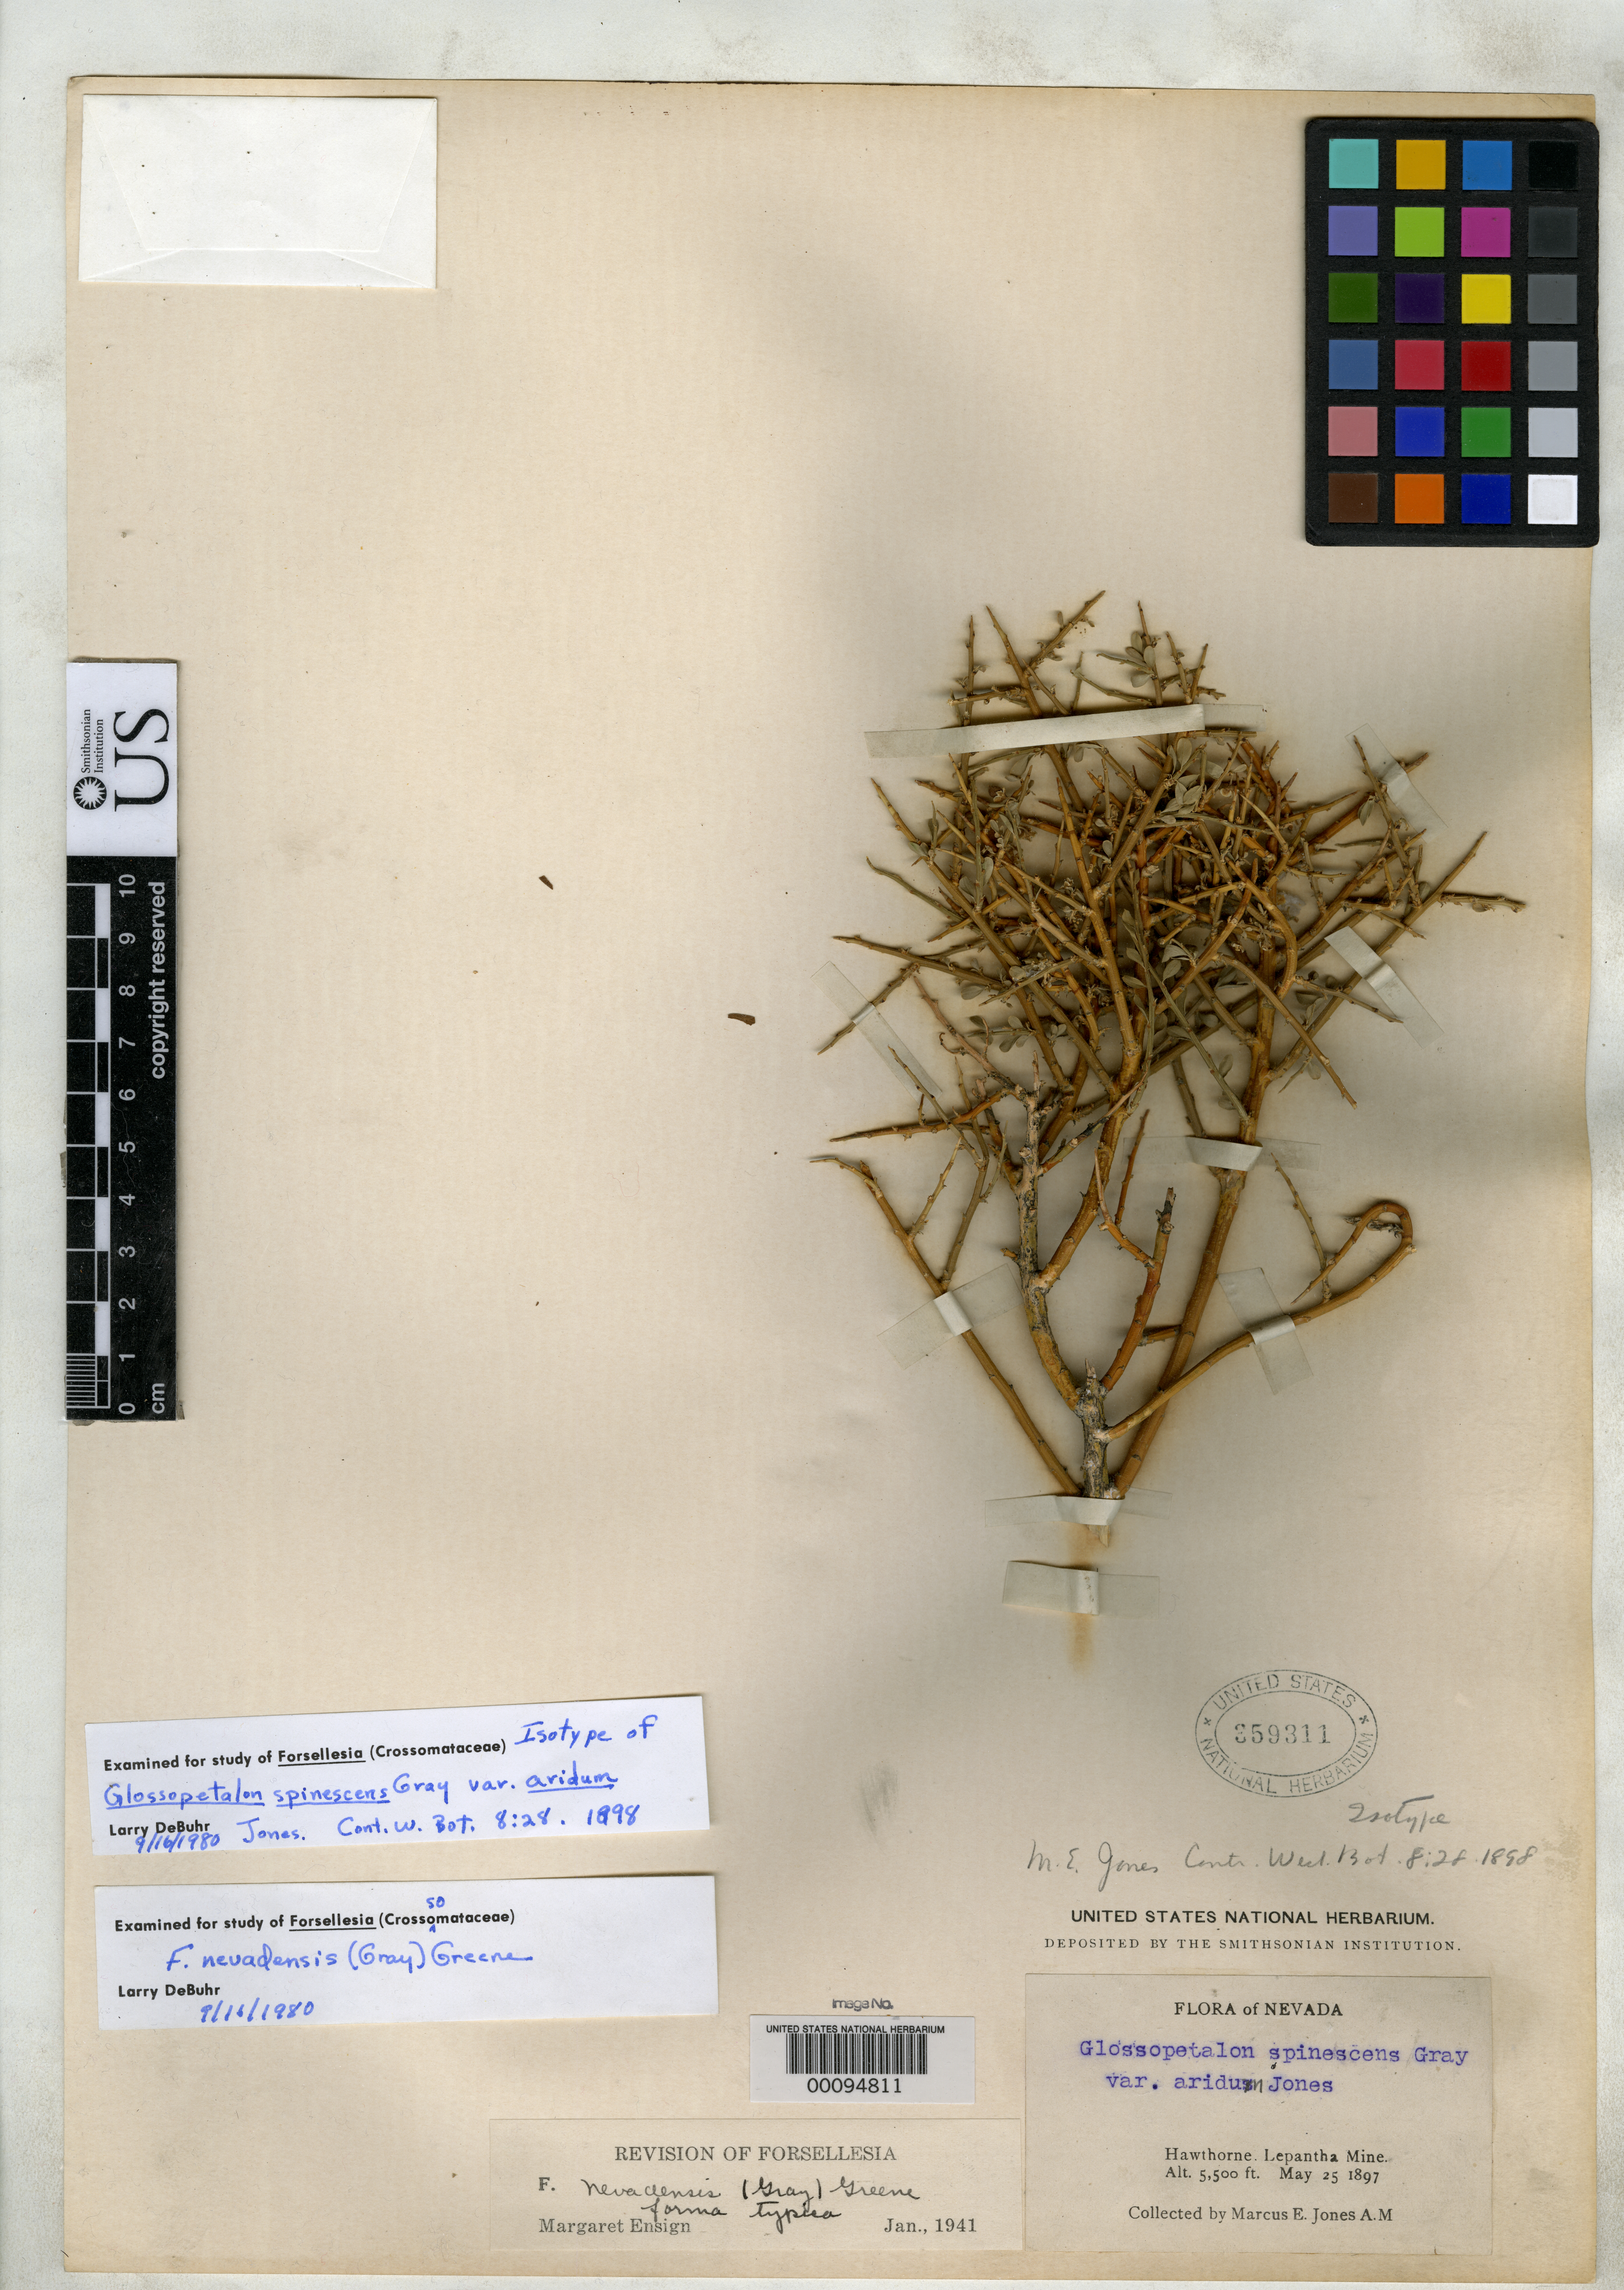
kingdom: Plantae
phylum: Tracheophyta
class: Magnoliopsida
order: Crossosomatales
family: Crossosomataceae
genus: Glossopetalon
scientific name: Glossopetalon spinescens var. aridum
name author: M.E. Jones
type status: Isotype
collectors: M. E. Jones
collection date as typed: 25 May 1897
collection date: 1897-05-25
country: United States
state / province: Nevada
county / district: Mineral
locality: Hawthorne, Lepantha Mine; alt. 5500 ft.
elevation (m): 1676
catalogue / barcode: US 359311